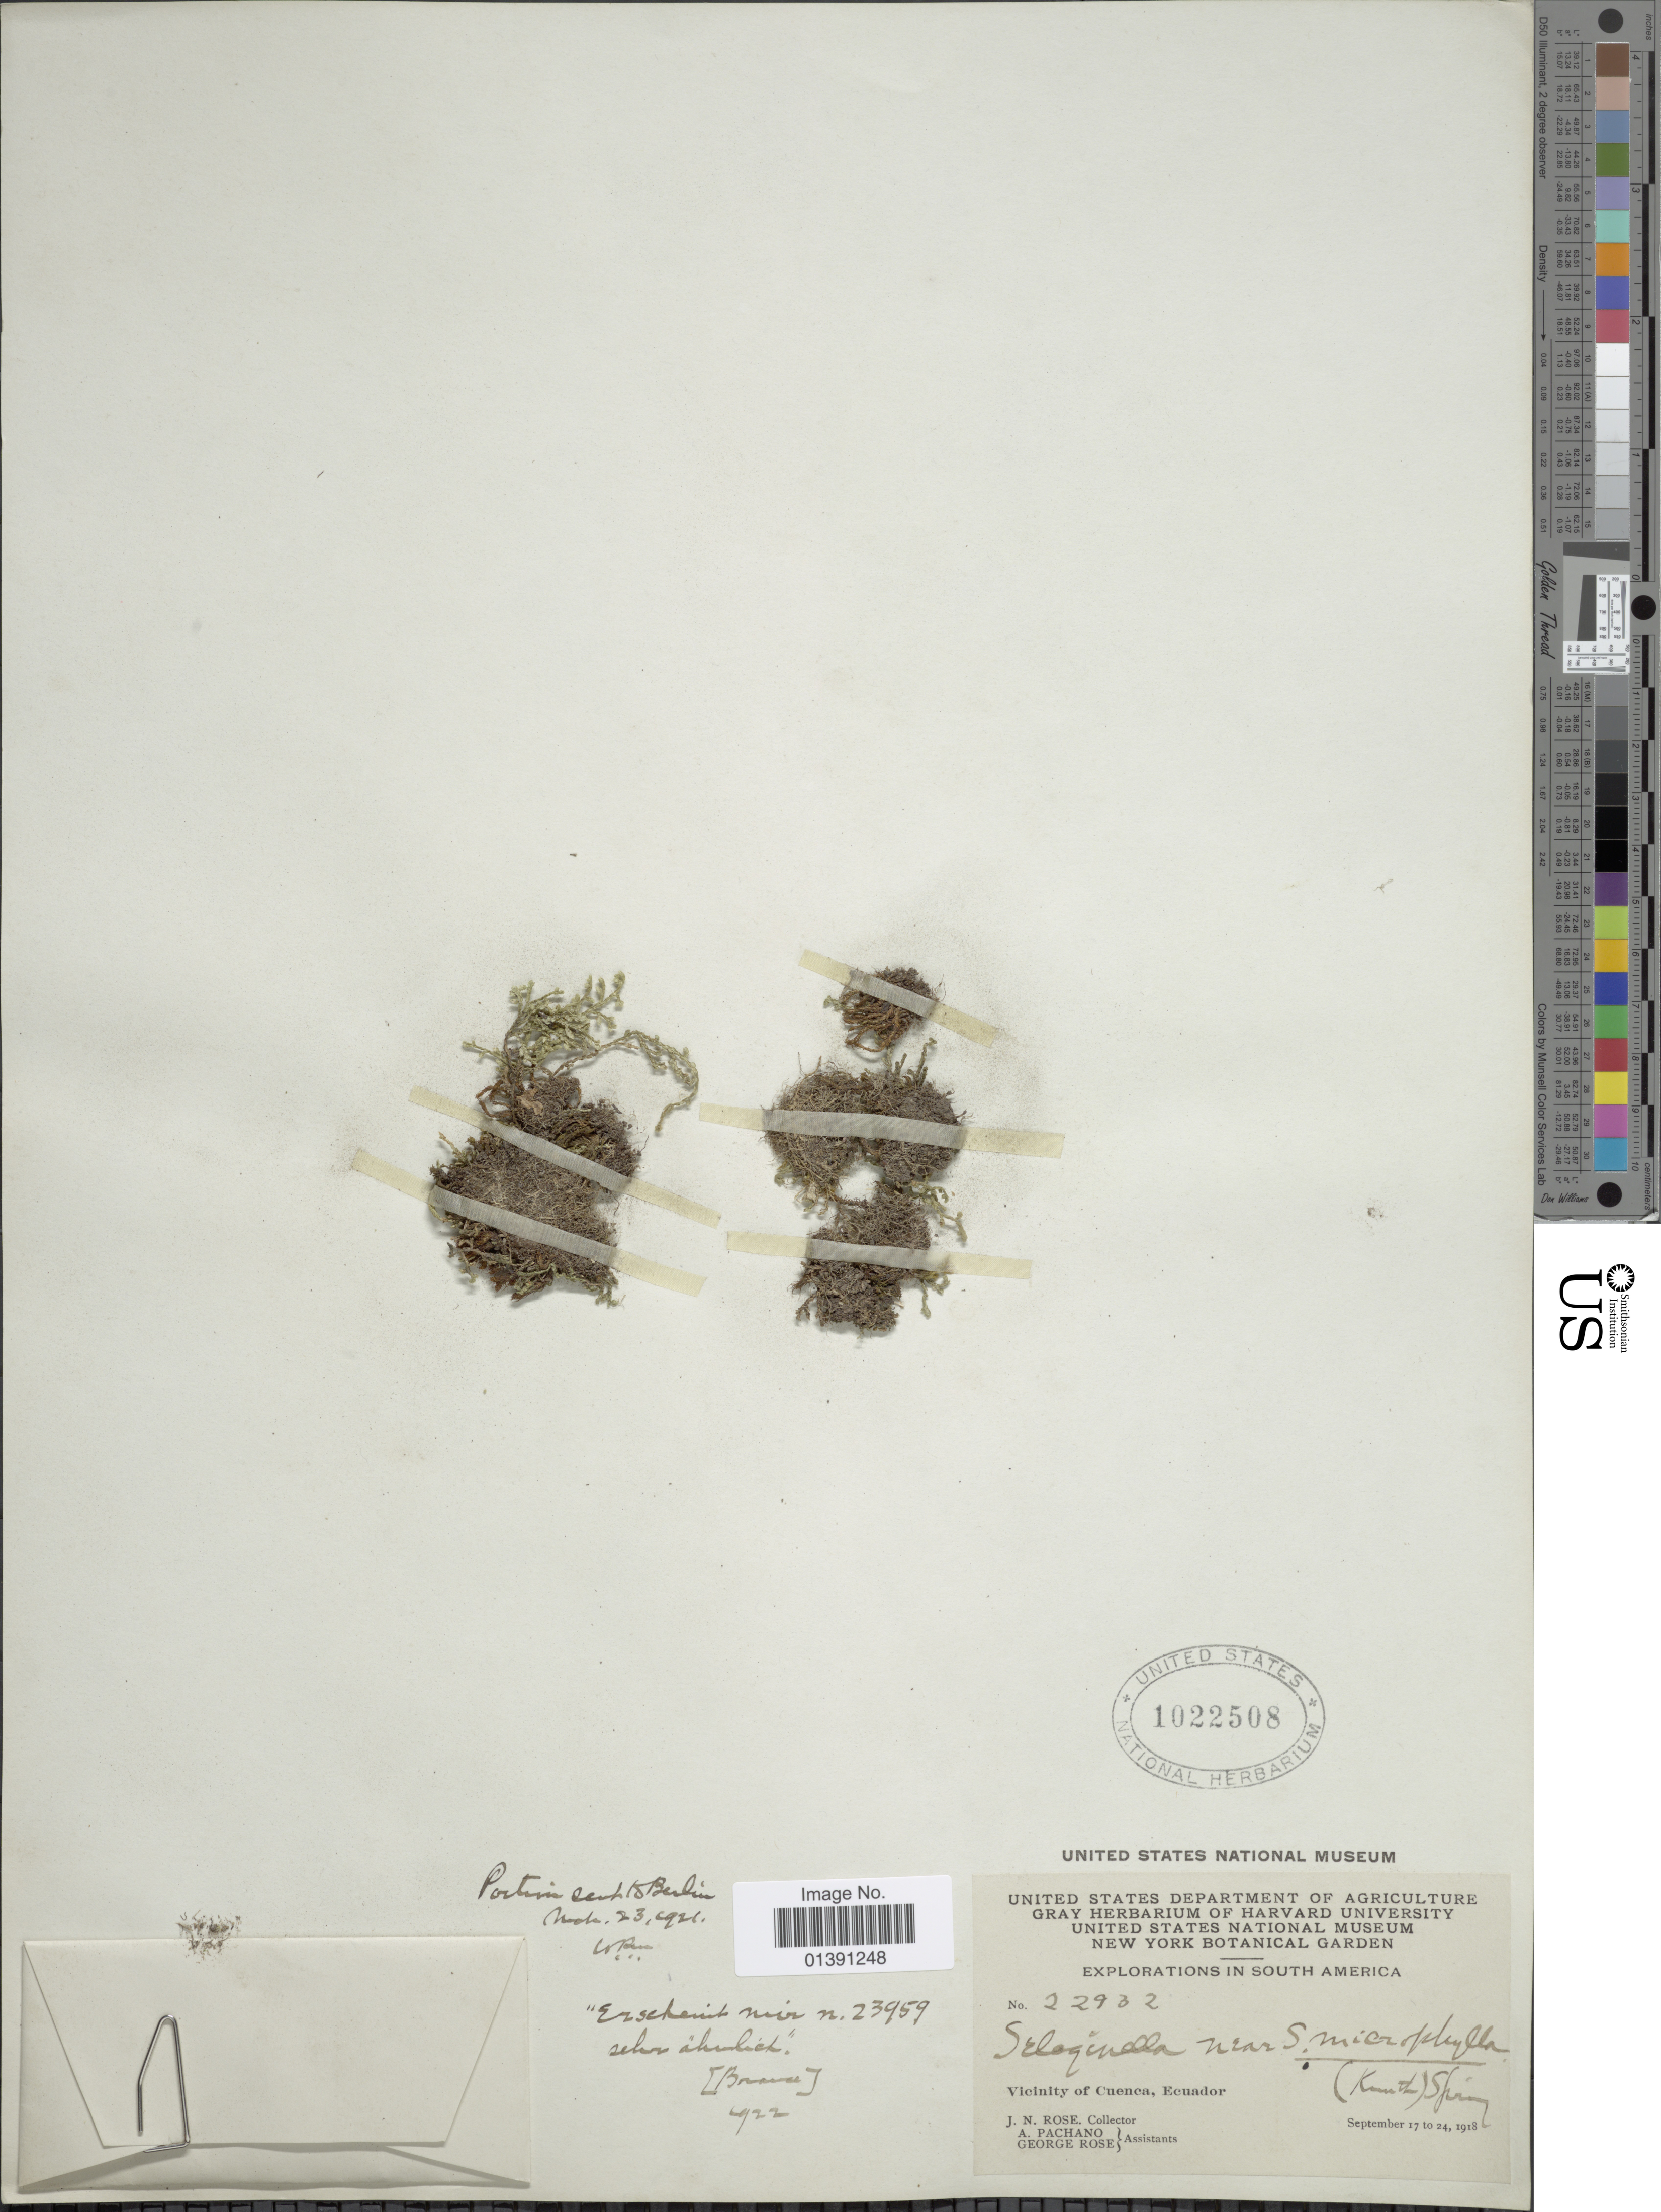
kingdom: Plantae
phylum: Tracheophyta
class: Lycopodiopsida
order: Selaginellales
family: Selaginellaceae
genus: Selaginella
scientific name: Selaginella microphylla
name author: (Kunth) Spring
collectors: J. N. Rose, A. Pachano & G. Rose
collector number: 22932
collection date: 1918-09-17/1918-09-24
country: Ecuador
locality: Vicinity of Cuenca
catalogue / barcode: US 1022508